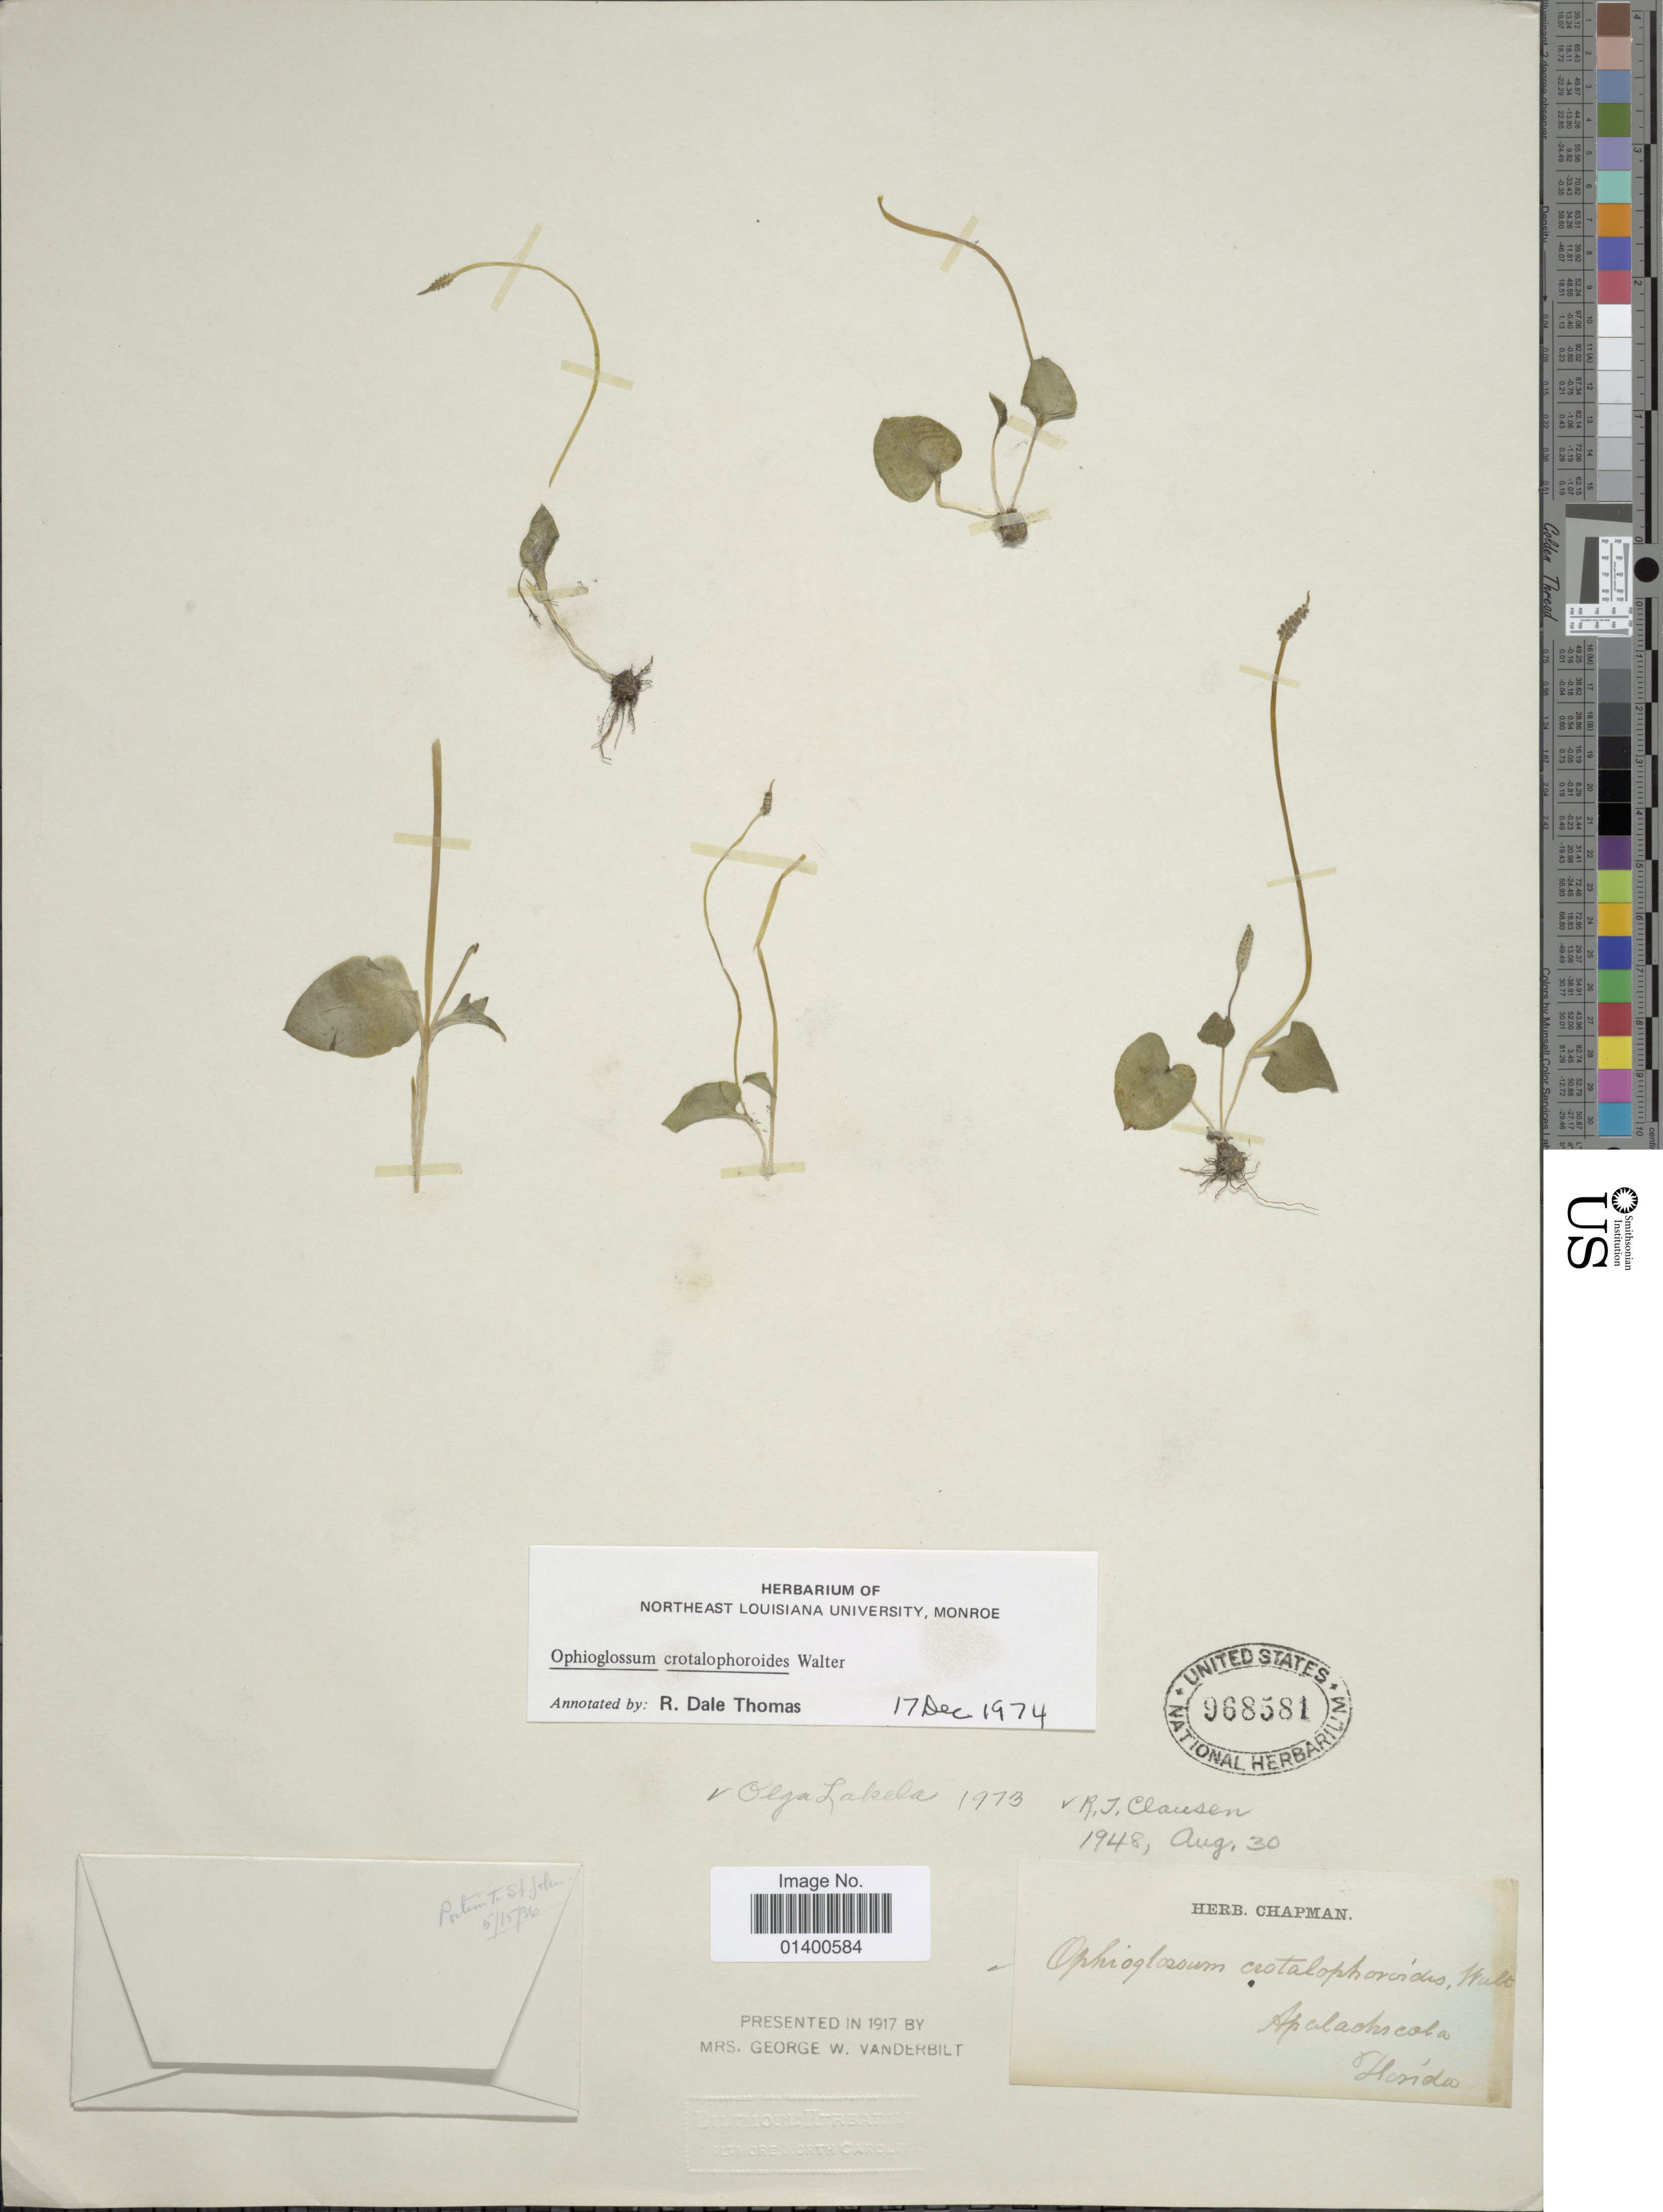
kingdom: Plantae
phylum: Tracheophyta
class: Polypodiopsida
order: Ophioglossales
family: Ophioglossaceae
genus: Ophioglossum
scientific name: Ophioglossum crotalophoroides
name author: Walter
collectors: ex herb. Chapman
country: United States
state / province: Florida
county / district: Franklin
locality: Apalachicola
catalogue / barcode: US 968581